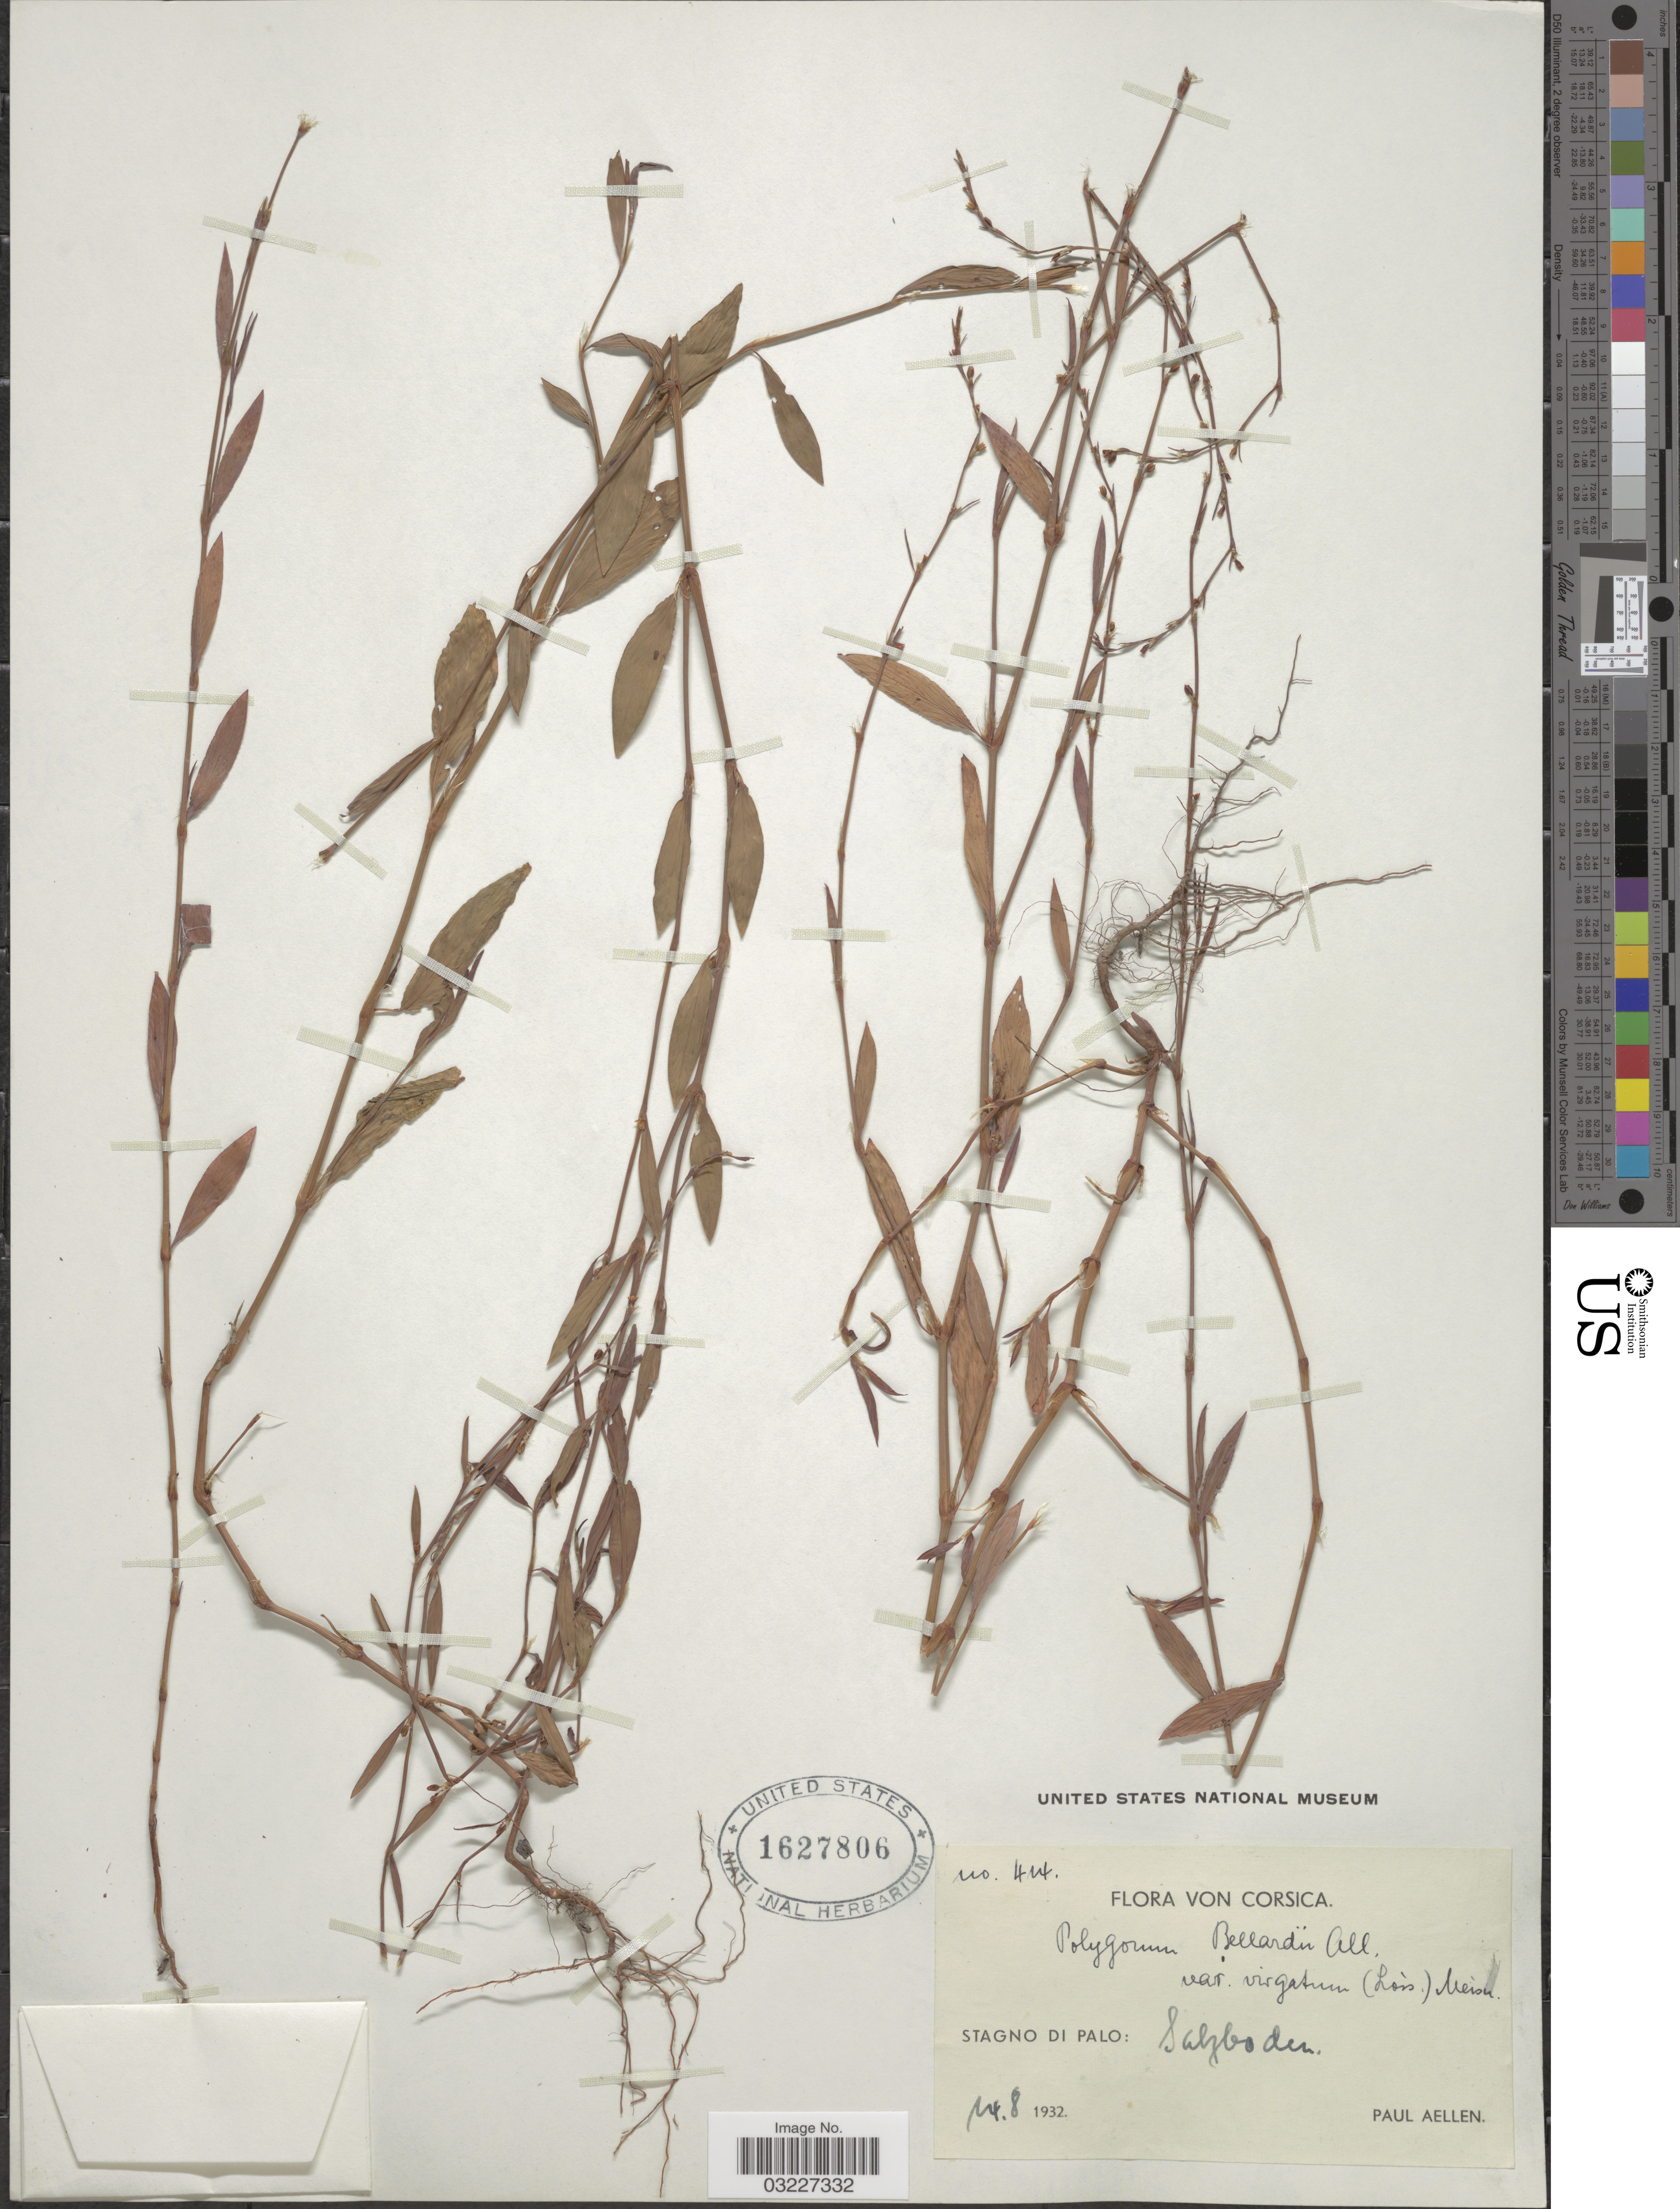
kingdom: Plantae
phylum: Tracheophyta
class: Magnoliopsida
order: Caryophyllales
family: Polygonaceae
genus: Polygonum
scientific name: Polygonum bellardii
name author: All.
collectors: P. Aellen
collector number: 414*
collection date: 1932-08-14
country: France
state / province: Corsica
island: Corse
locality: Stagno di Palo: Salzboden.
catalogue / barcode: US 1627806